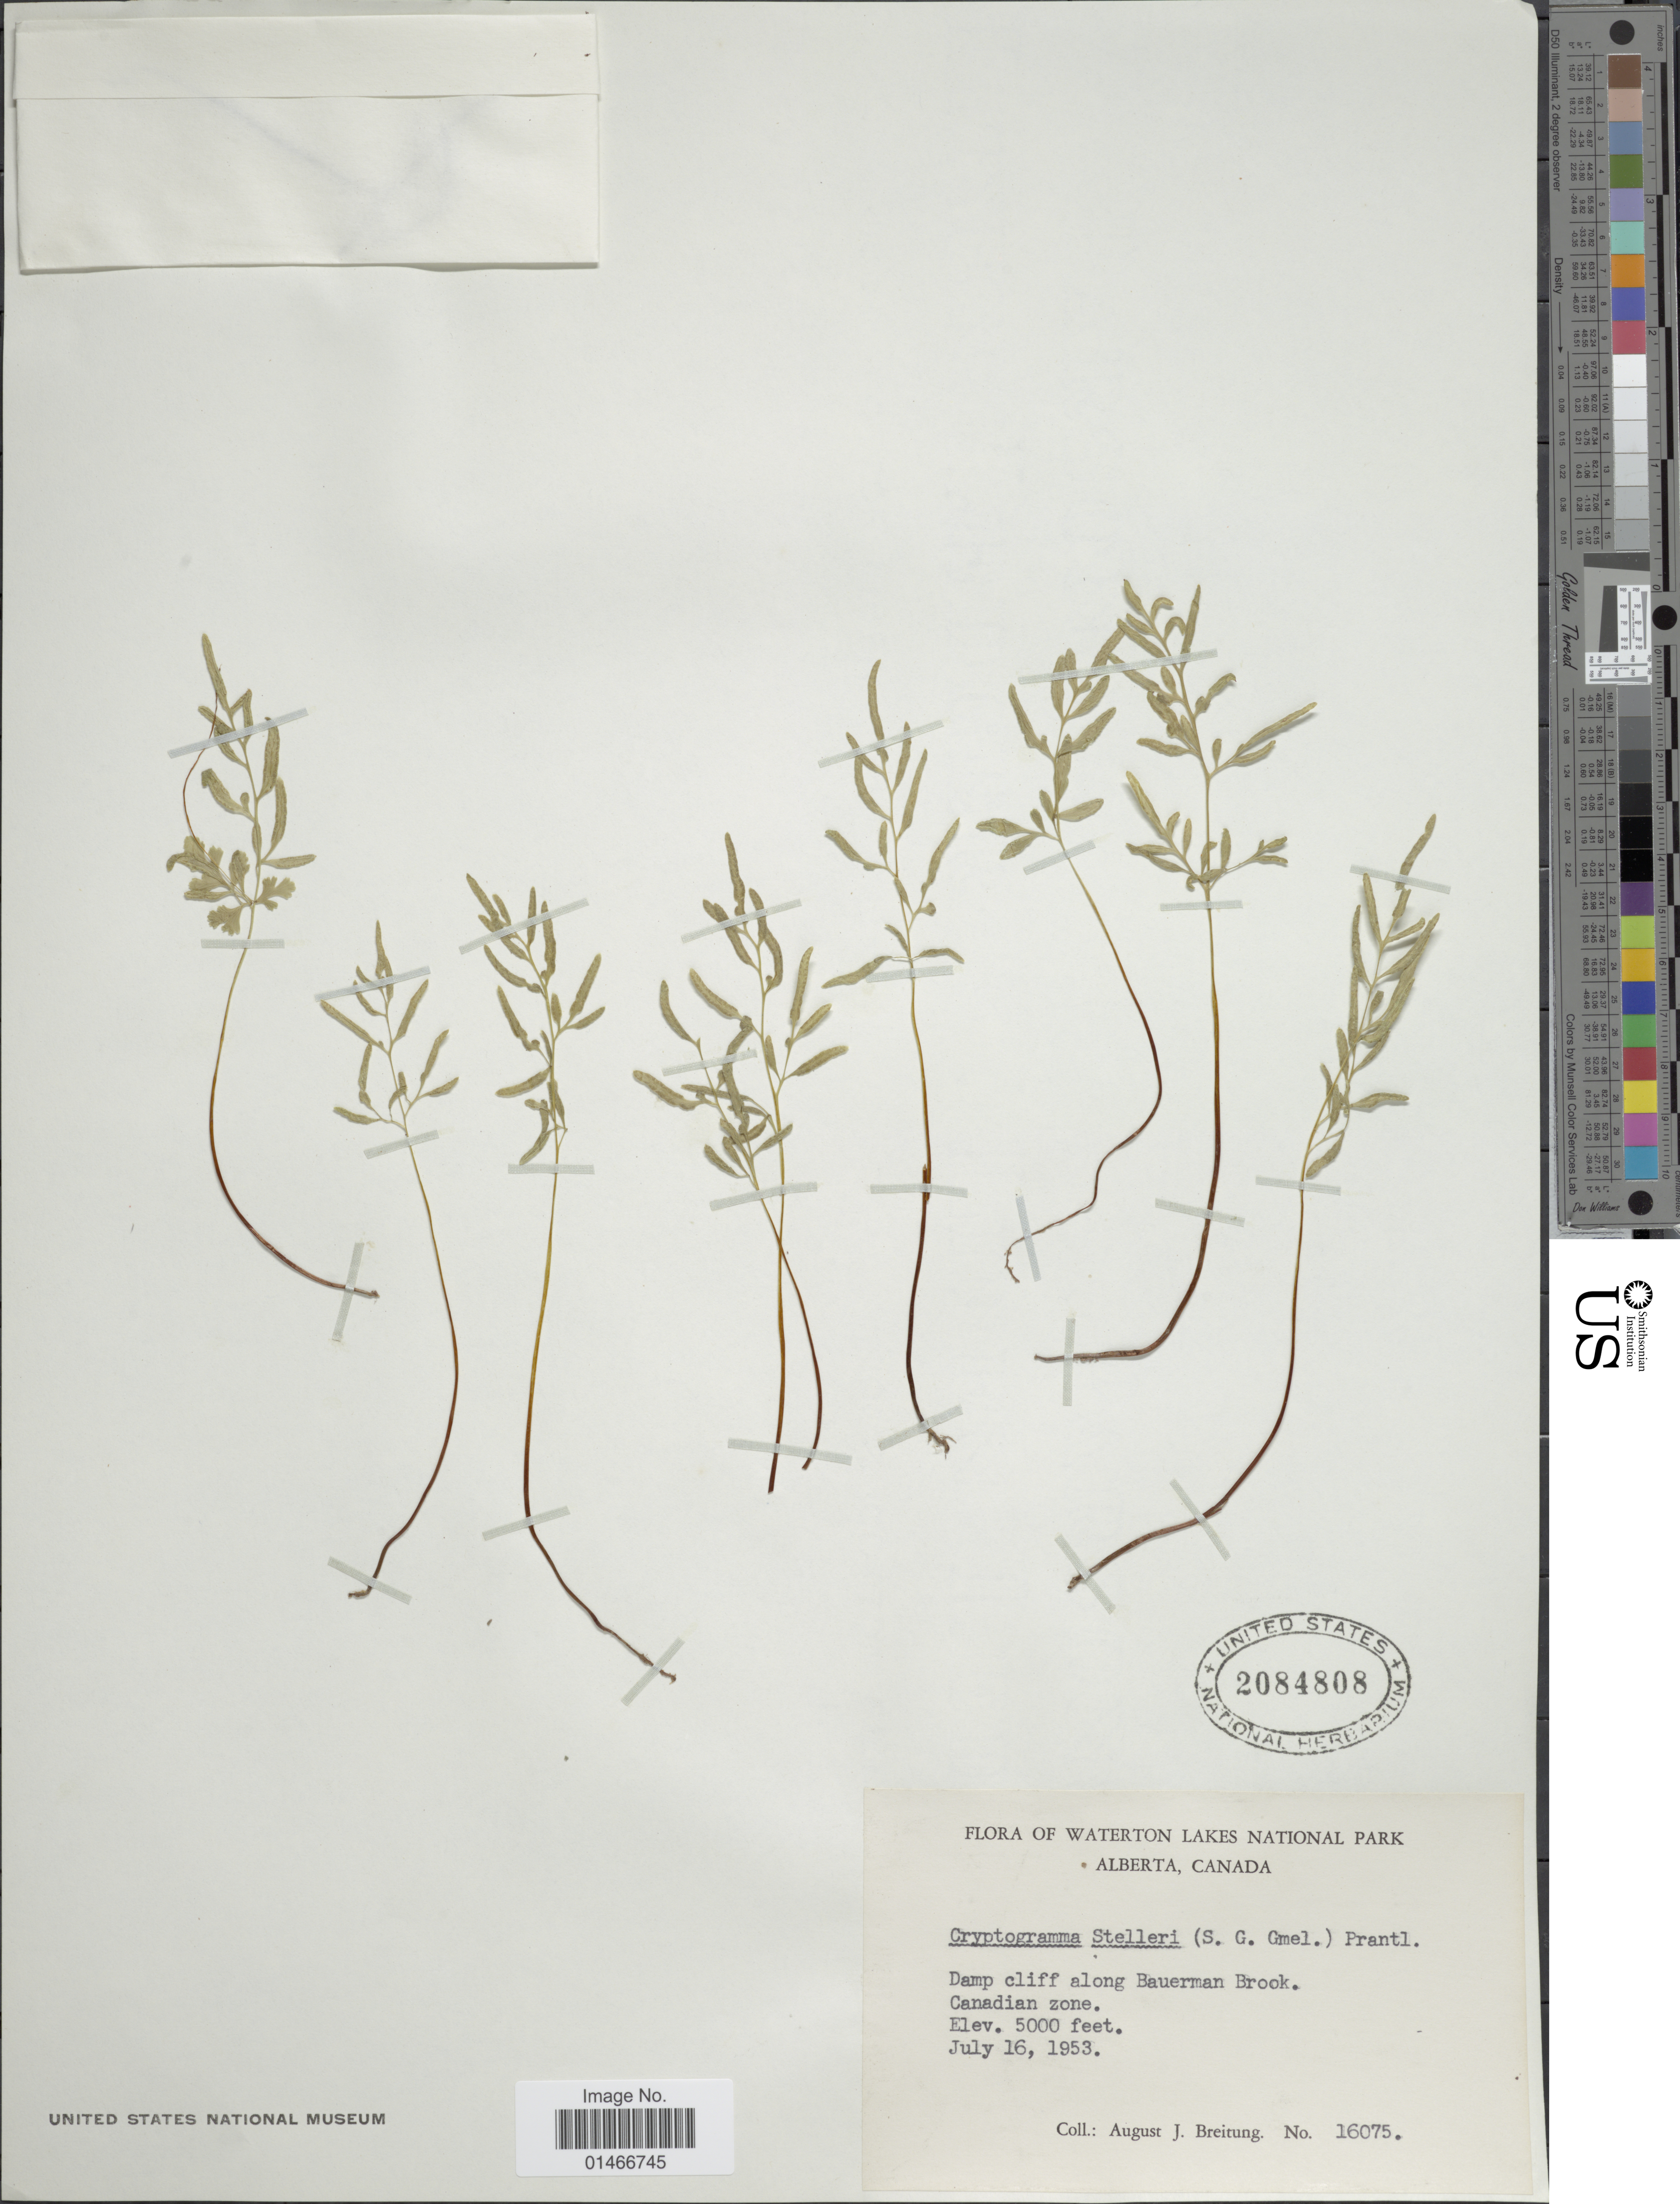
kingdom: Plantae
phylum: Tracheophyta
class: Polypodiopsida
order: Polypodiales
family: Pteridaceae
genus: Cryptogramma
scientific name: Cryptogramma stelleri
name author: (S.G. Gmel.) Prantl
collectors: A. Breitung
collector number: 16075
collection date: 1953-07-16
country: Canada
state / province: Alberta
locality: Waterton Lakes National Park. Damp cliff along Bauerman Brook. Canadian zone.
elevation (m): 1524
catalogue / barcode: US 2084808